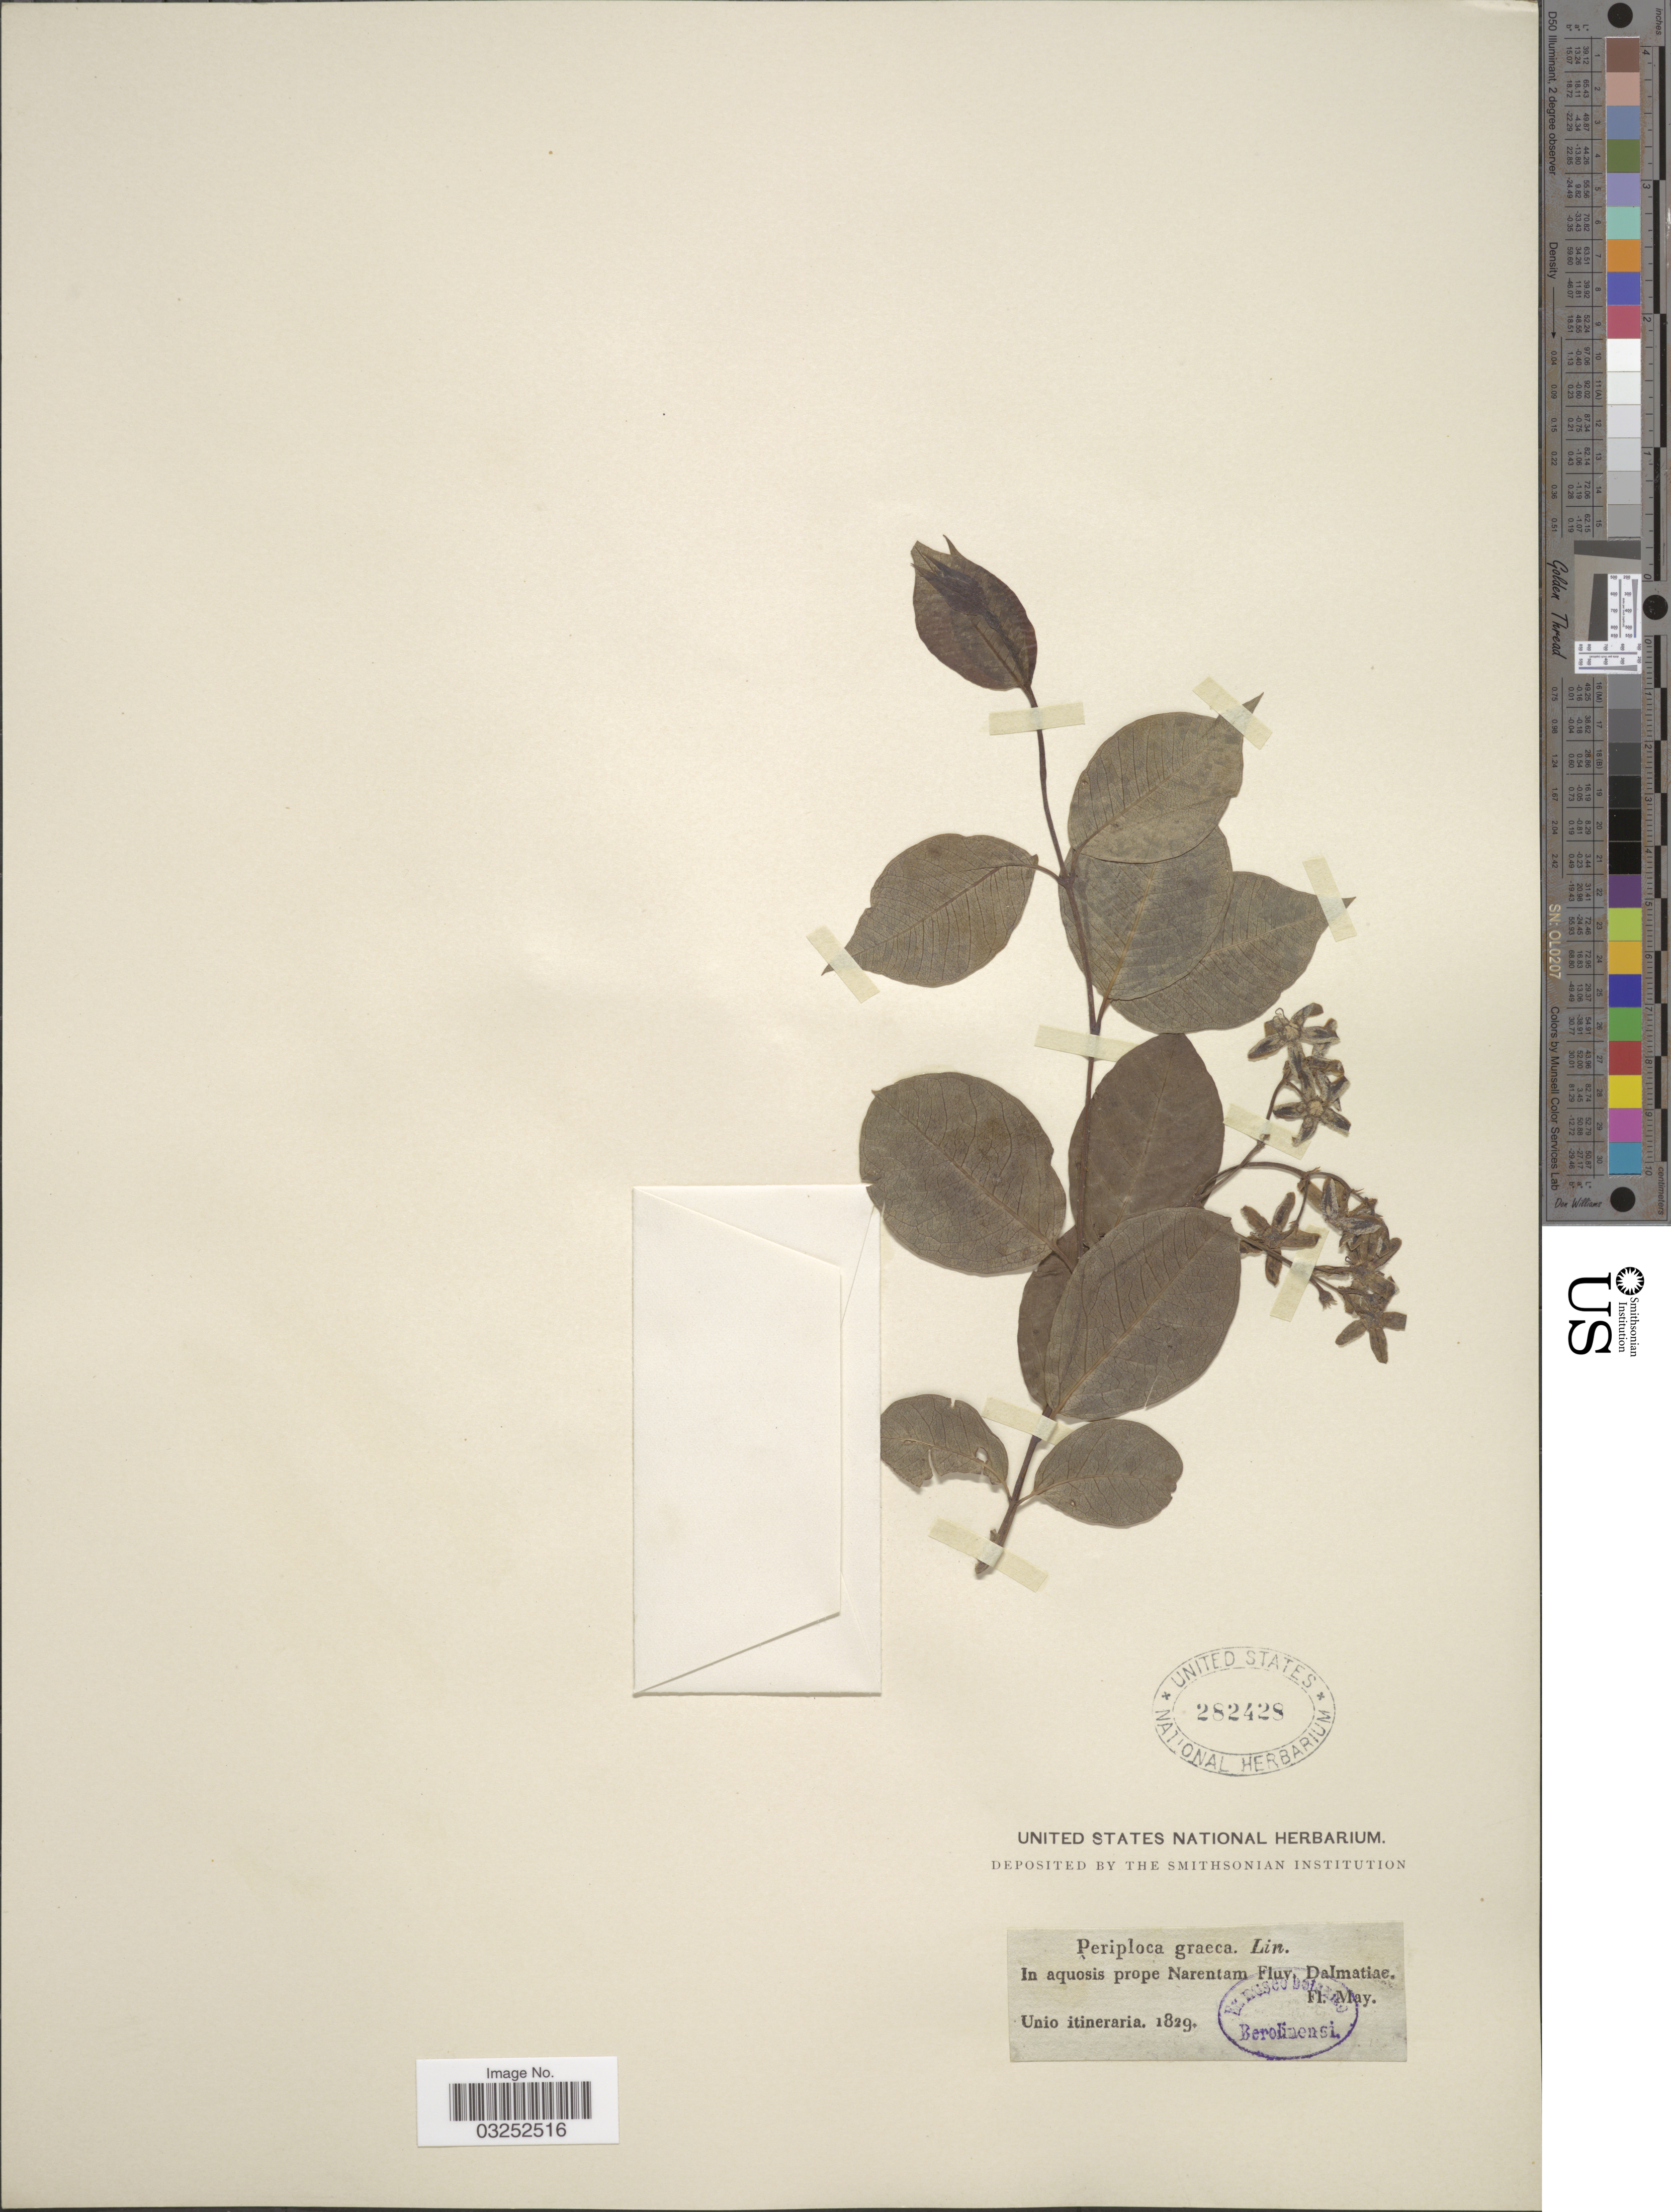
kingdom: Plantae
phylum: Tracheophyta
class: Magnoliopsida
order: Gentianales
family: Apocynaceae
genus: Periploca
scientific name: Periploca graeca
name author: L.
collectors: ex herb. United States National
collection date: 1829-05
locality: In aquosis prope Narentam Fluv. Dalmatiae. Unio itineraria.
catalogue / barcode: US 282428